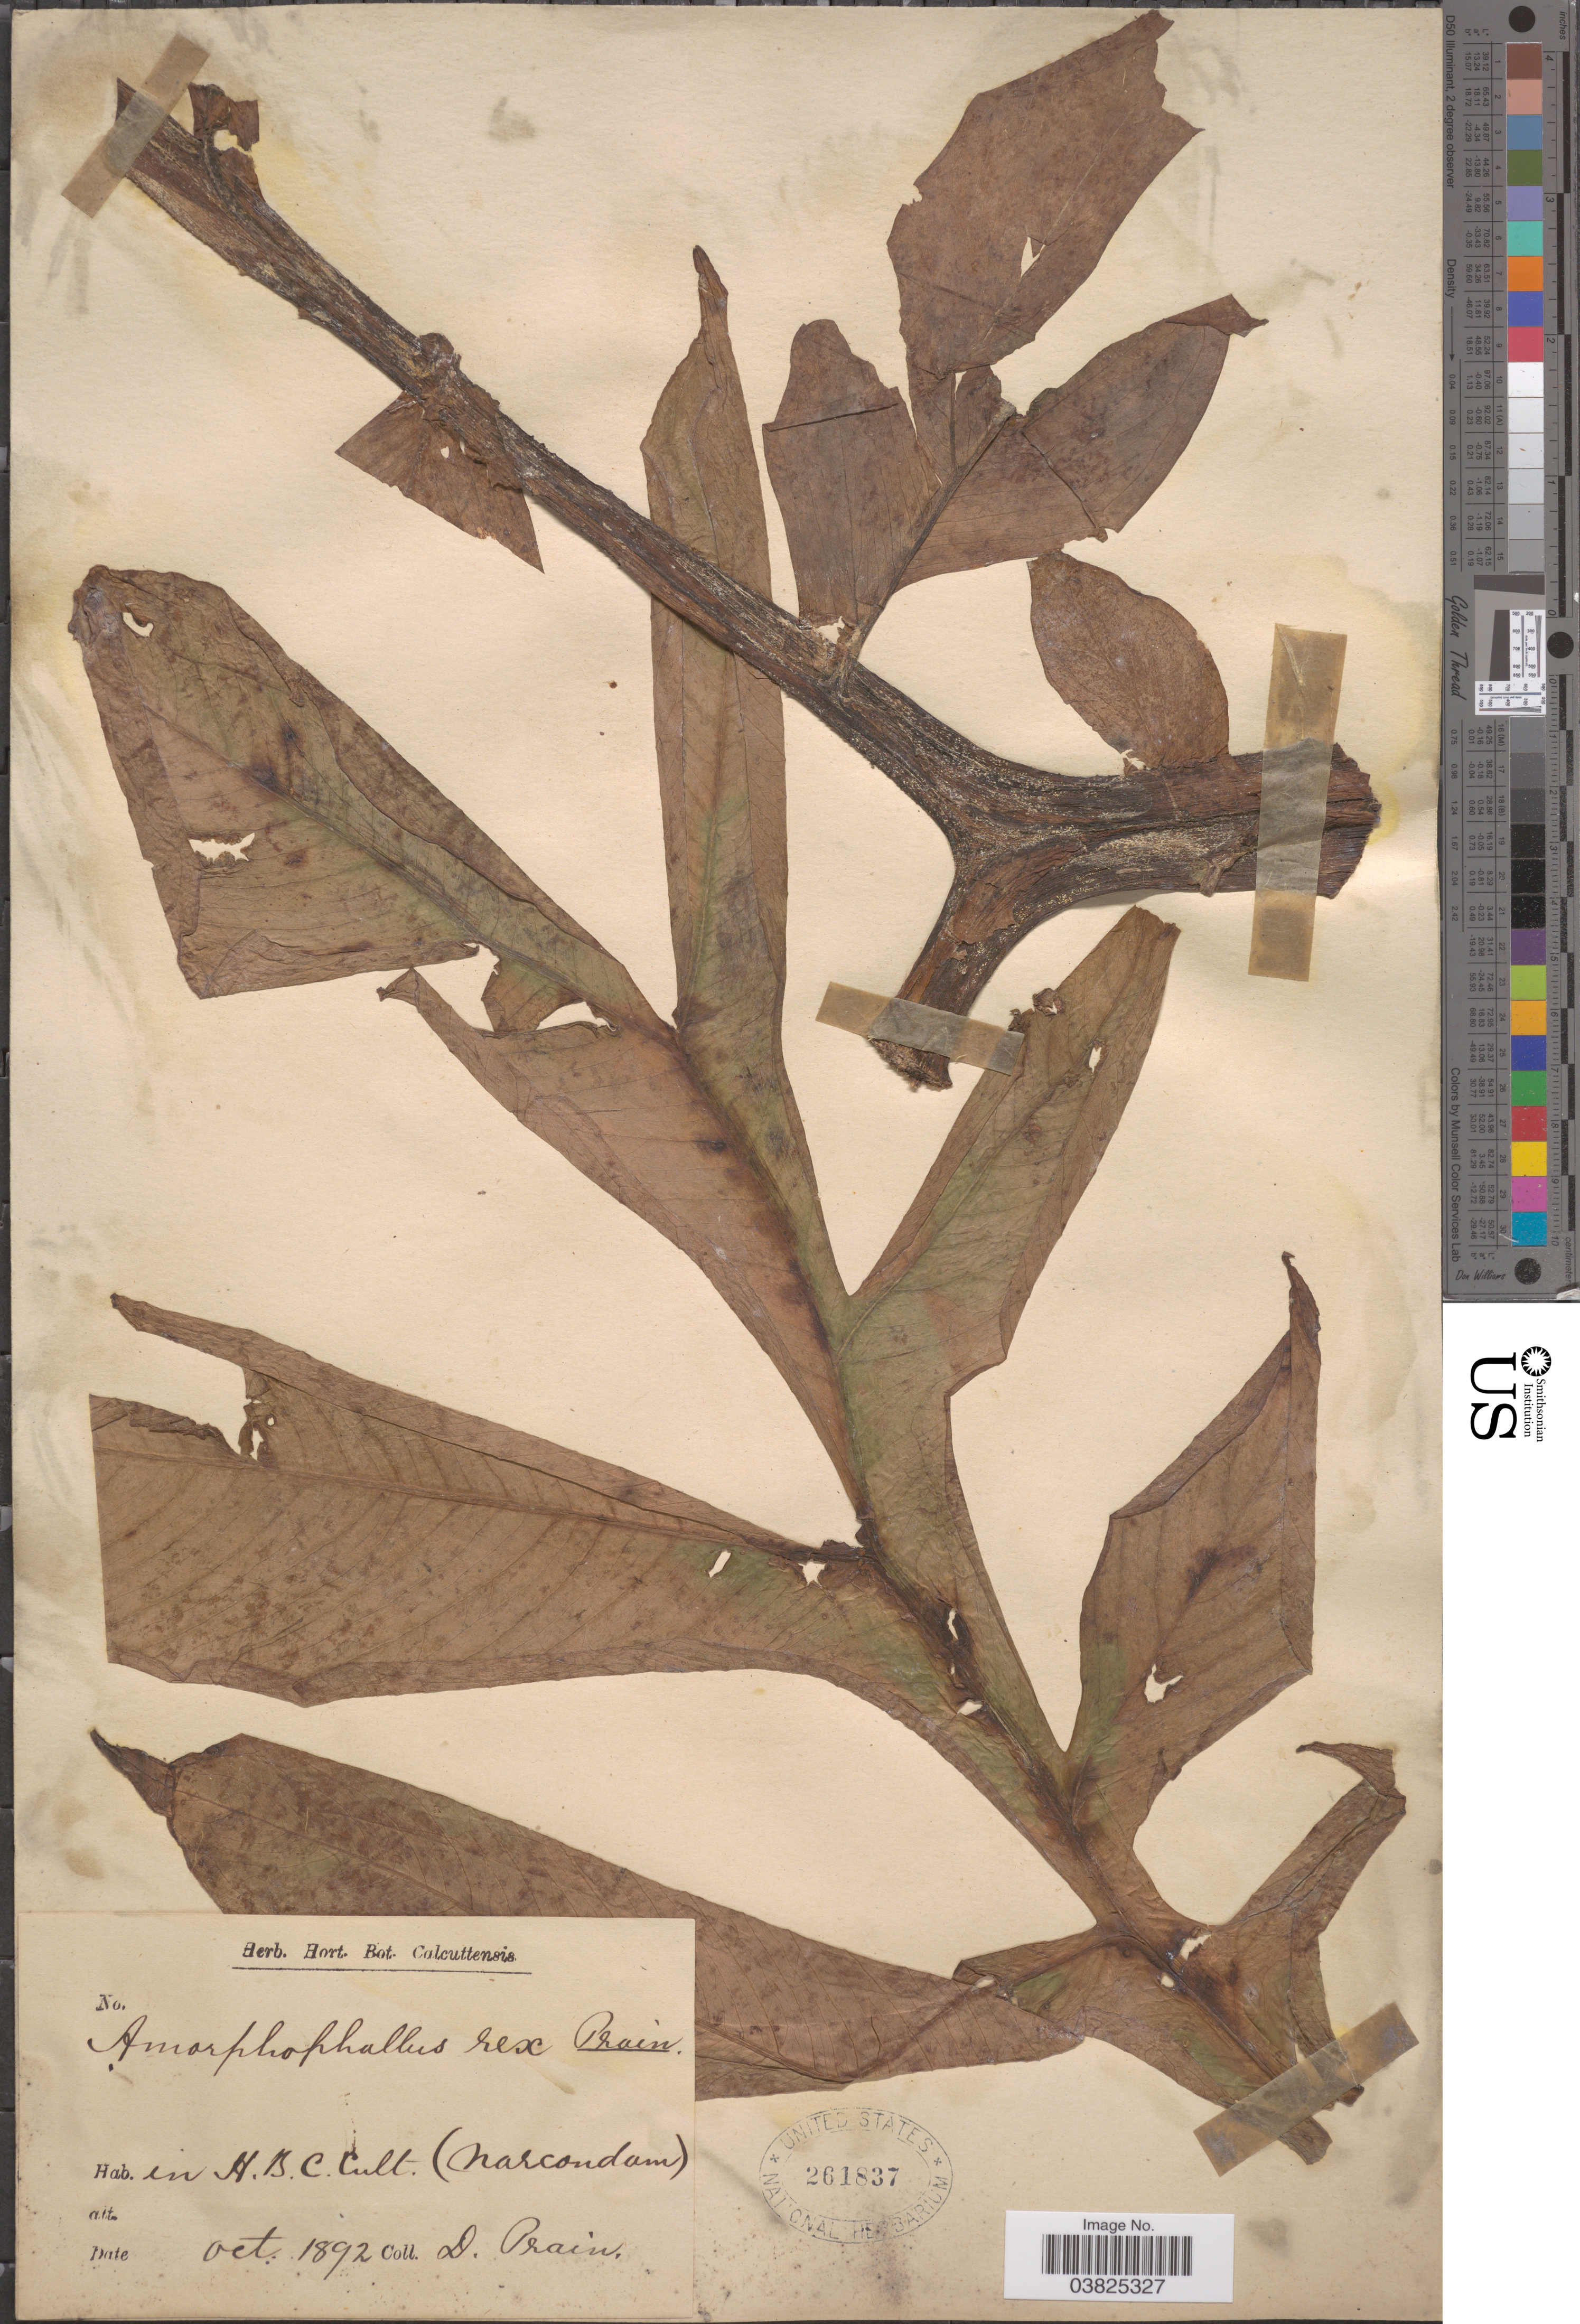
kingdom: Plantae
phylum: Tracheophyta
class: Liliopsida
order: Alismatales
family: Araceae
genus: Amorphophallus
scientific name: Amorphophallus rex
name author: Prain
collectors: D. Prain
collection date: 1892-10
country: India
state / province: Andaman and Nicobar Islands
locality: In H.B.C. Cult. (Narcondam).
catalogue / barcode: US 261837